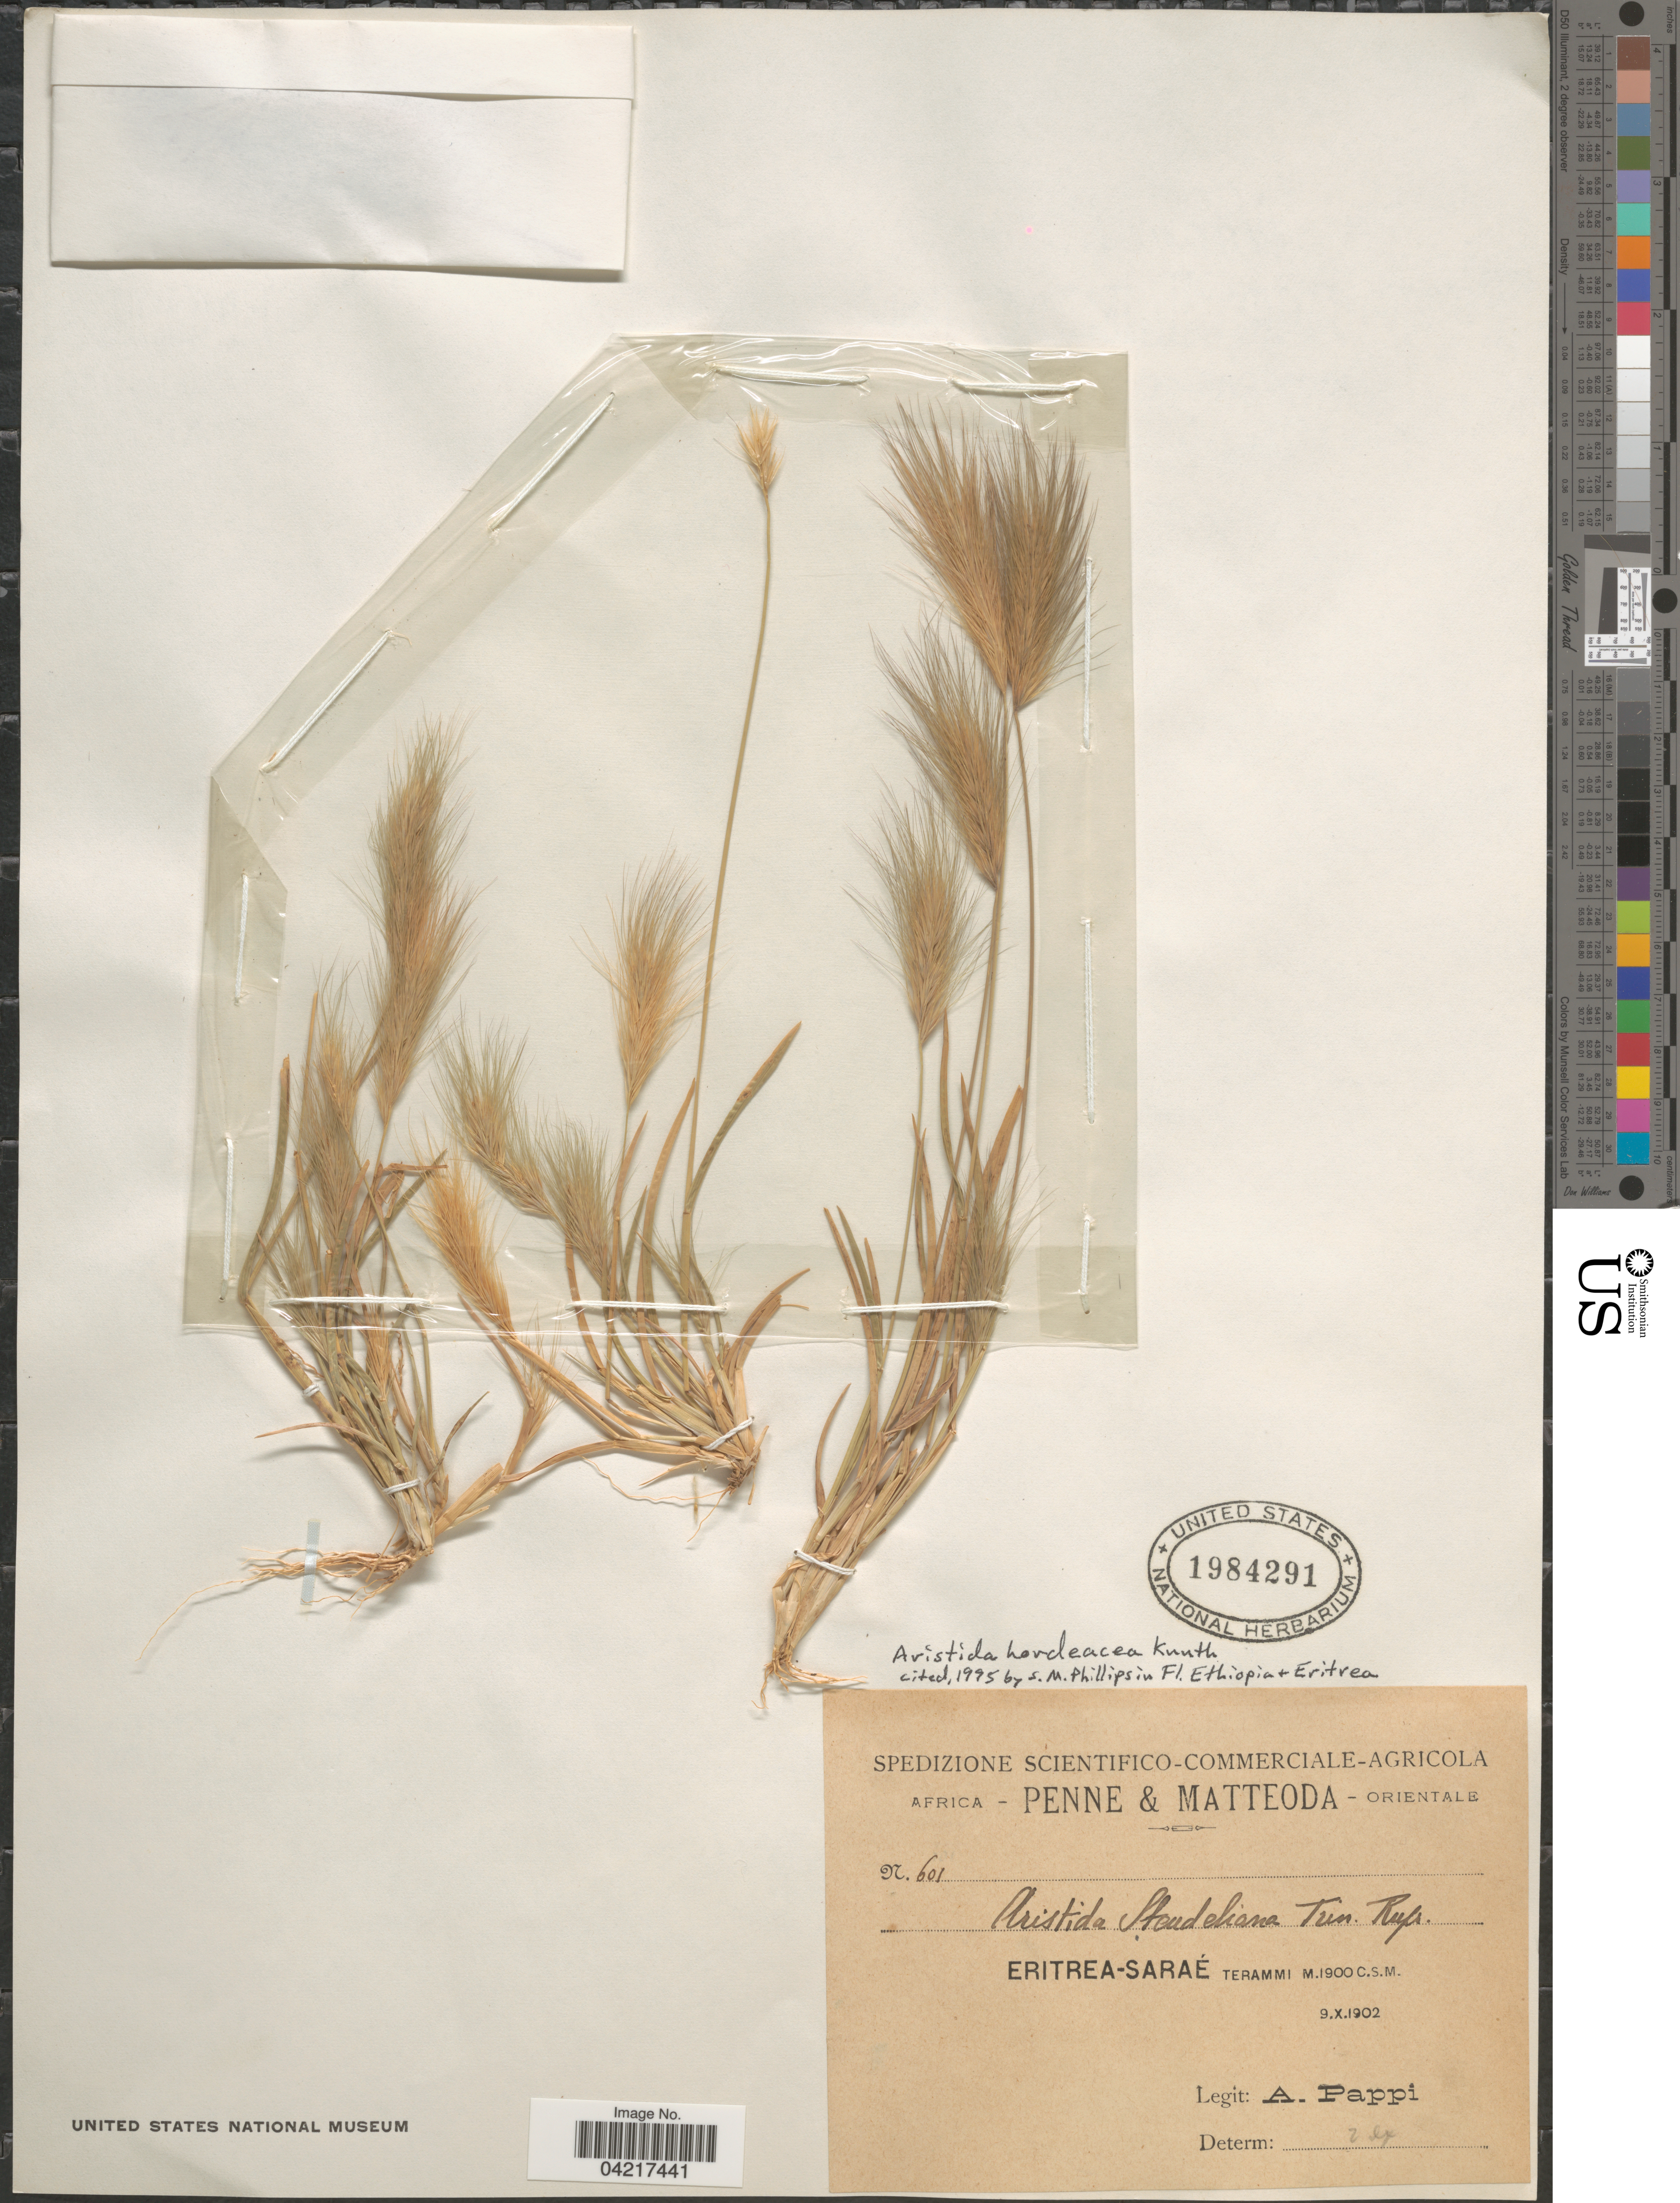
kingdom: Plantae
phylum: Tracheophyta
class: Liliopsida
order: Poales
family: Poaceae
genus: Aristida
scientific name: Aristida hordeacea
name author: Kunth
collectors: A. Pappi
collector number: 601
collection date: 1902-10-09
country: Eritrea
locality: Africa orientale. Eritrea-Saraé terammi.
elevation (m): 1900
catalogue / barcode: US 1984291